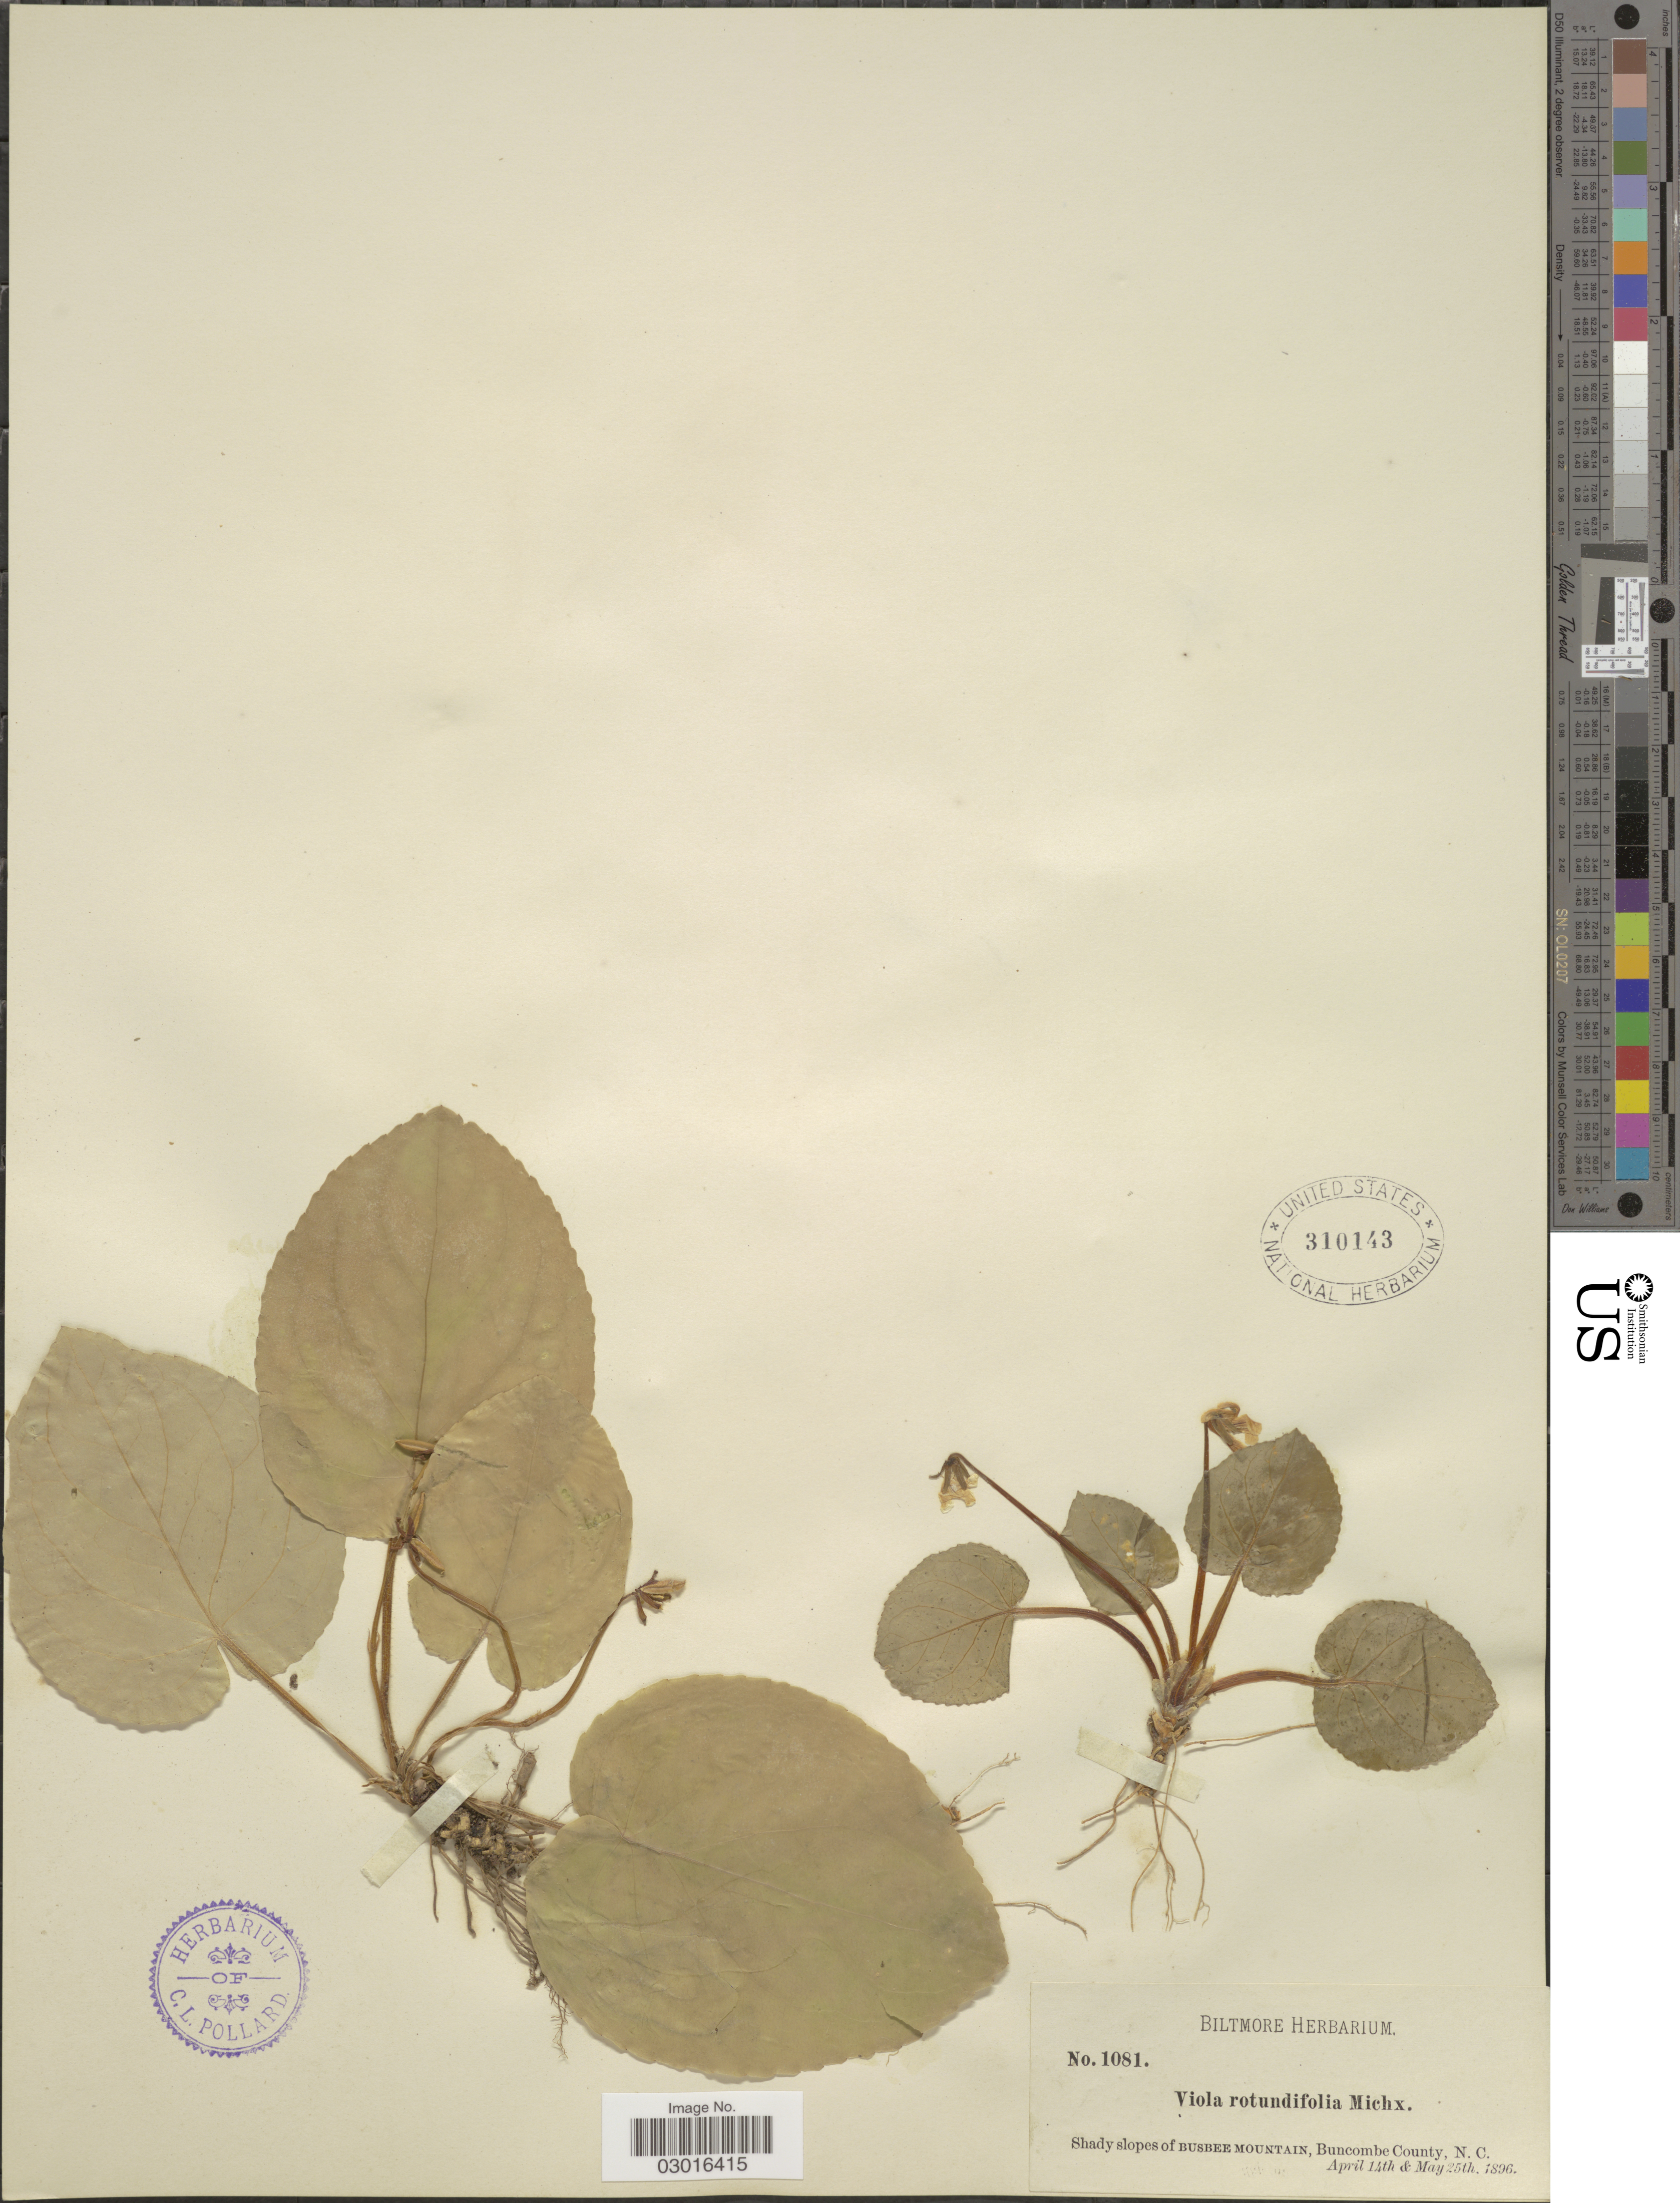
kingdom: Plantae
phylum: Tracheophyta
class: Magnoliopsida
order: Malpighiales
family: Violaceae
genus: Viola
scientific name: Viola rotundifolia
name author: Michx.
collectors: ex herb. Biltmore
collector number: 1081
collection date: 1896-04-14/1896-05-25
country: United States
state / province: North Carolina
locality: Shady slopes of Busbee Mountain, Buncombe County, N. C.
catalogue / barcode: US 310143